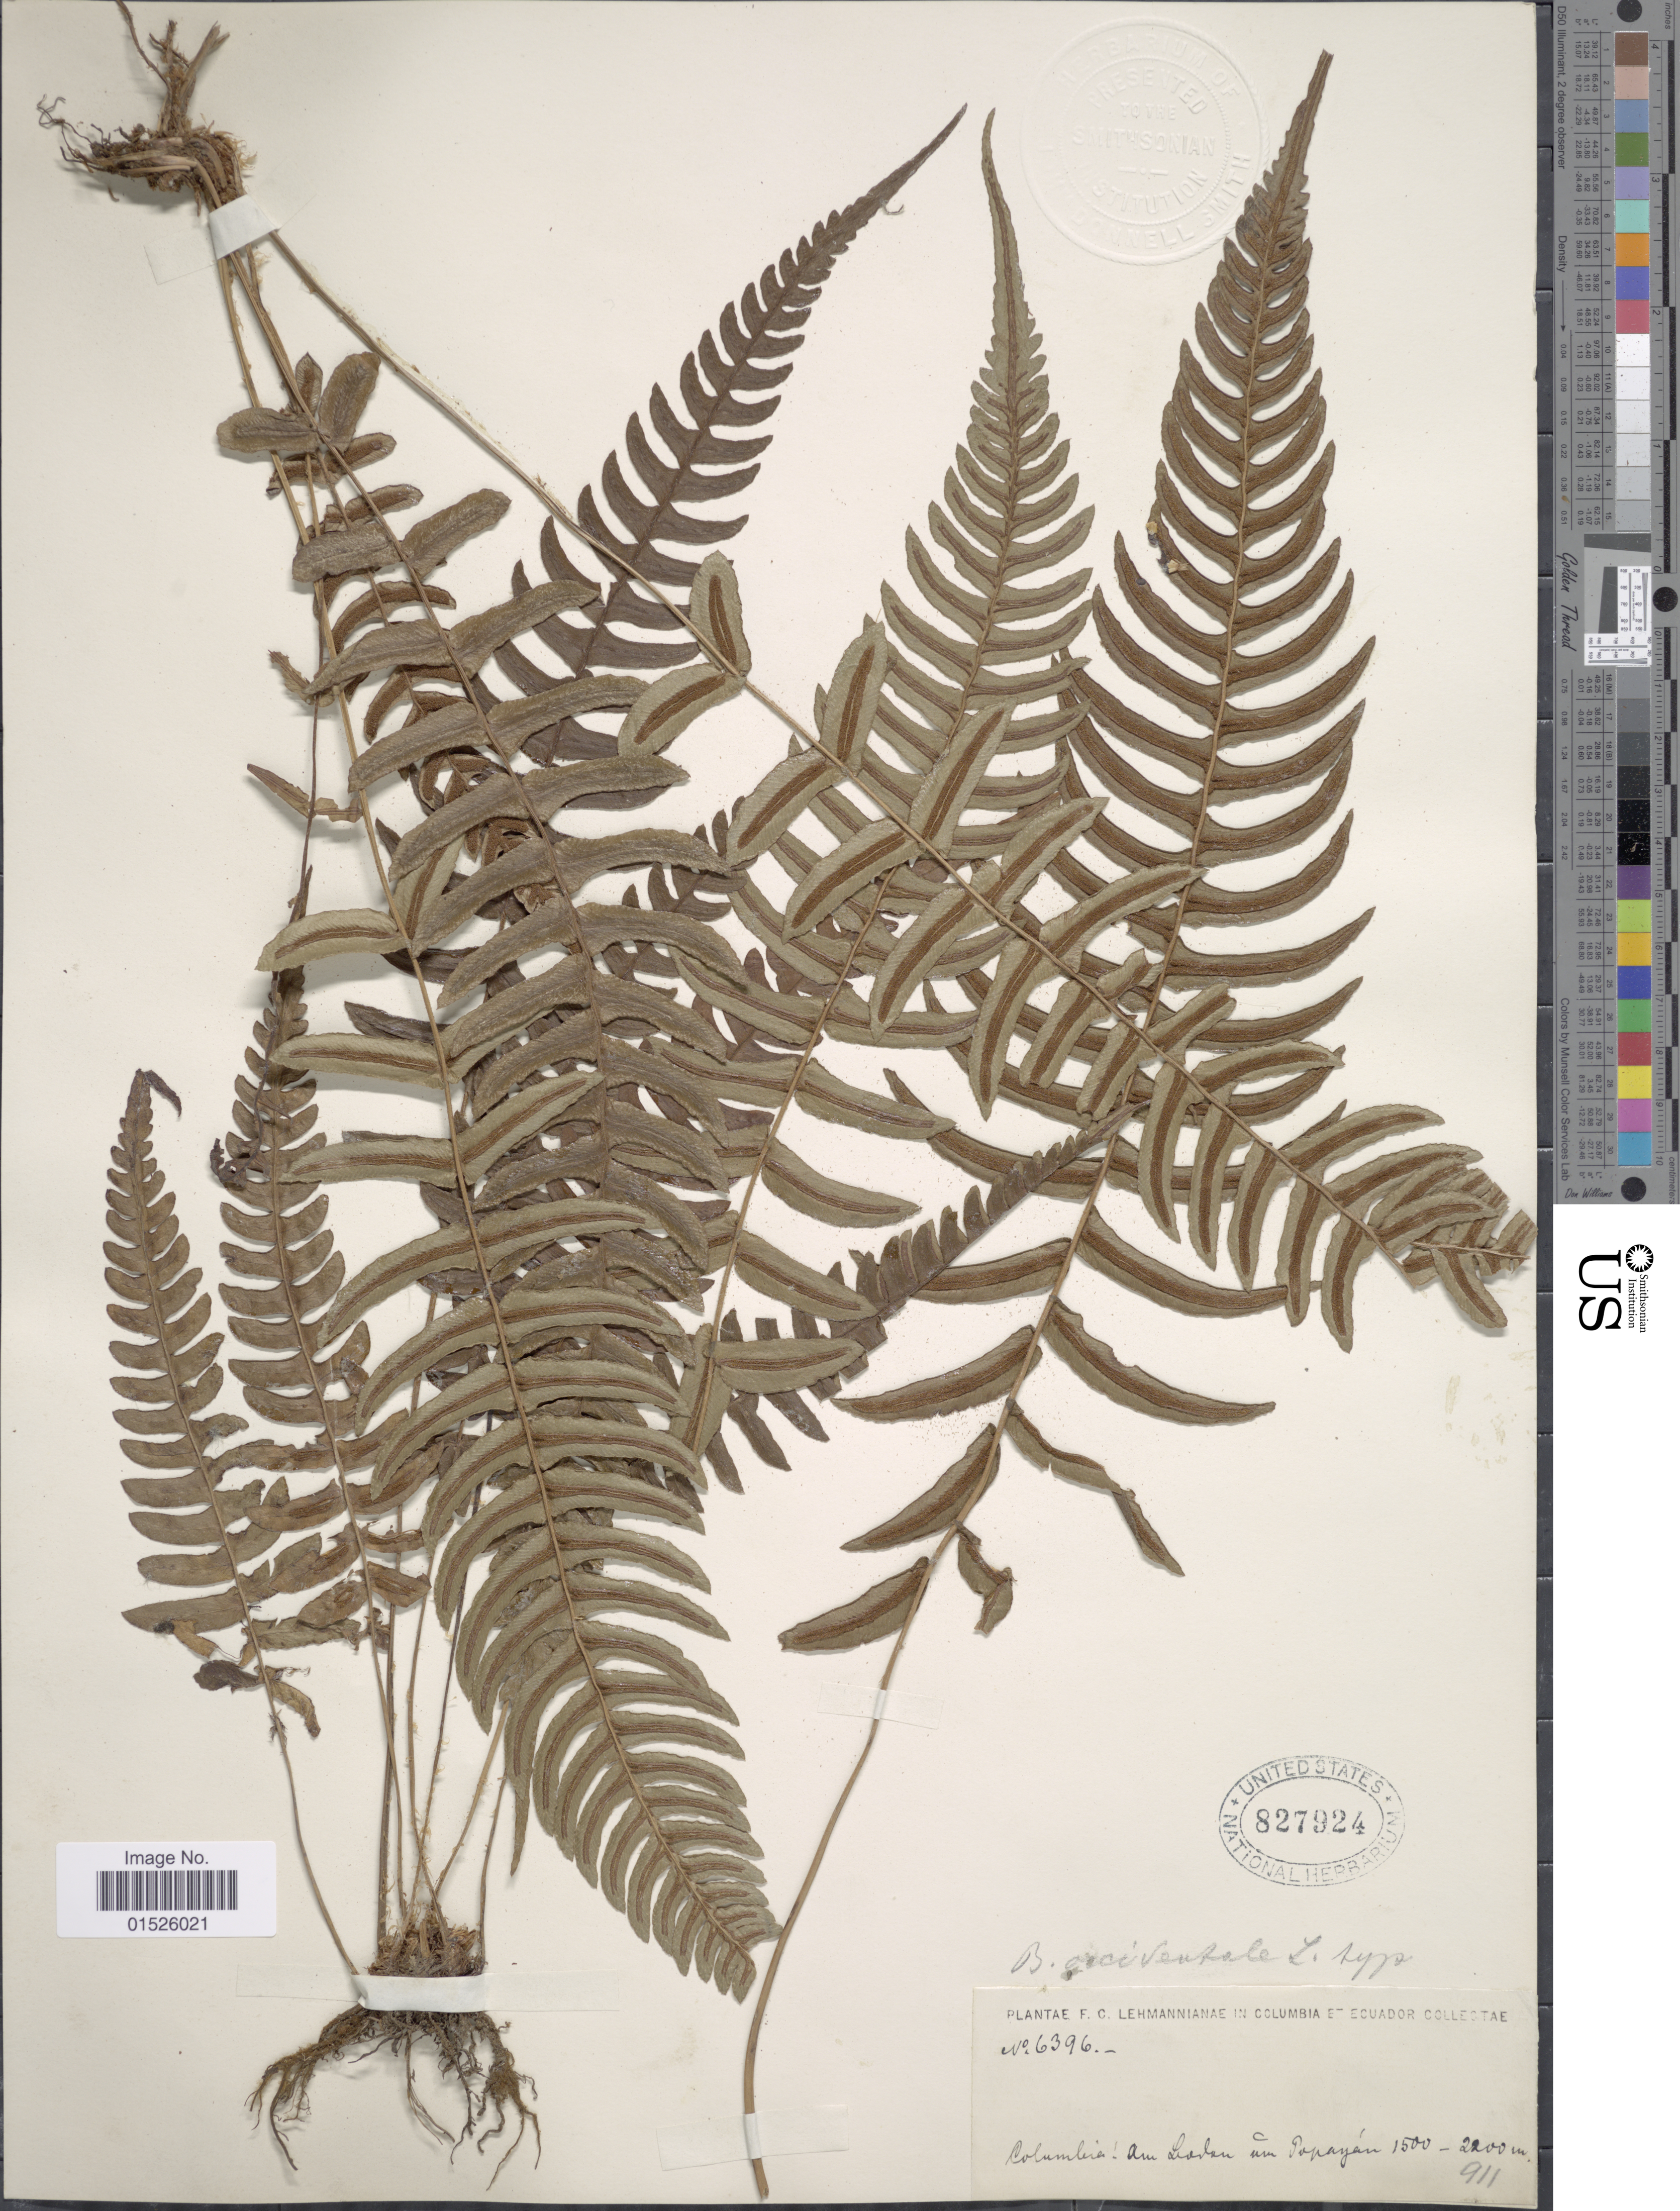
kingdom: Plantae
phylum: Tracheophyta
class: Polypodiopsida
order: Polypodiales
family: Blechnaceae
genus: Blechnum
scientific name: Blechnum glandulosum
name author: Link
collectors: F. C. Lehmann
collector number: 6396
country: Colombia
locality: Colombia, Am Lodan um Popayan.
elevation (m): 1500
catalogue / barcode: US 827924